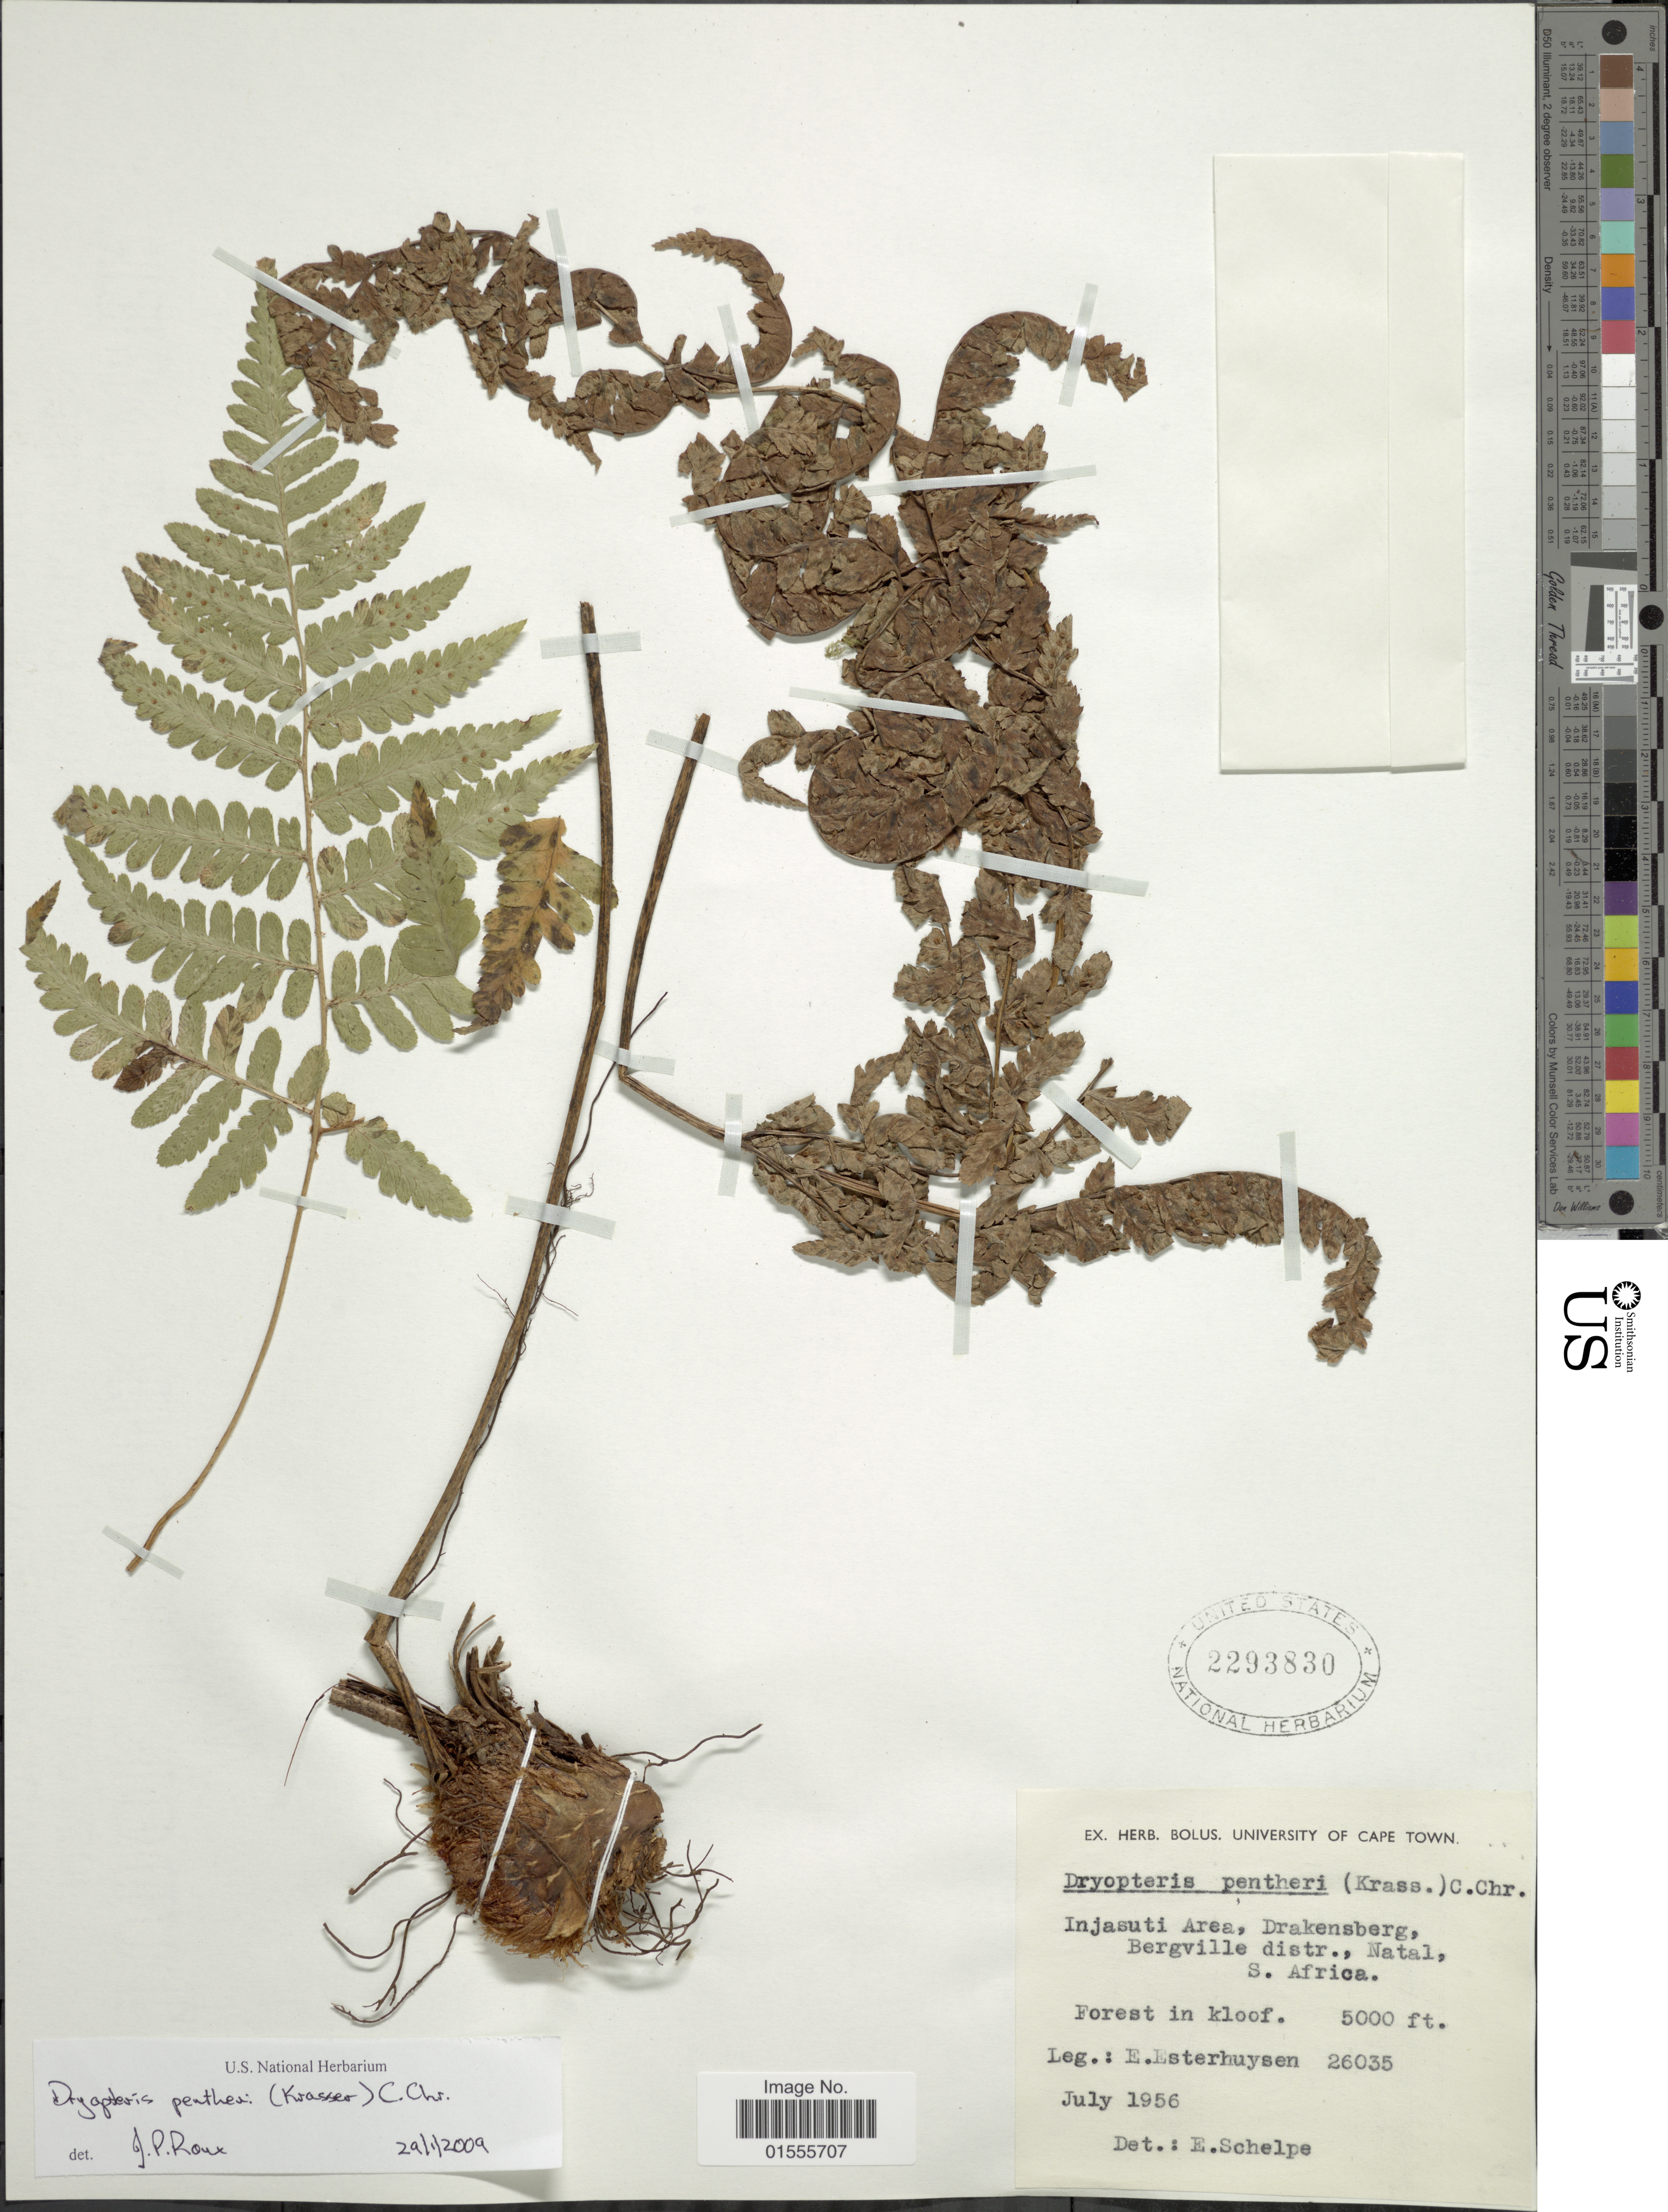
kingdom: Plantae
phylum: Tracheophyta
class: Polypodiopsida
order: Polypodiales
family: Dryopteridaceae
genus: Dryopteris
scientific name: Dryopteris pentheri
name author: (Krasser) C. Chr.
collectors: E. E. Esterhuysen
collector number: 26035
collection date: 1956-07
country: South Africa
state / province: KwaZulu-Natal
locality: Injasuti Area, Drakensberg, Bergville distr., Natal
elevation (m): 1524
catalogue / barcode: US 2293830